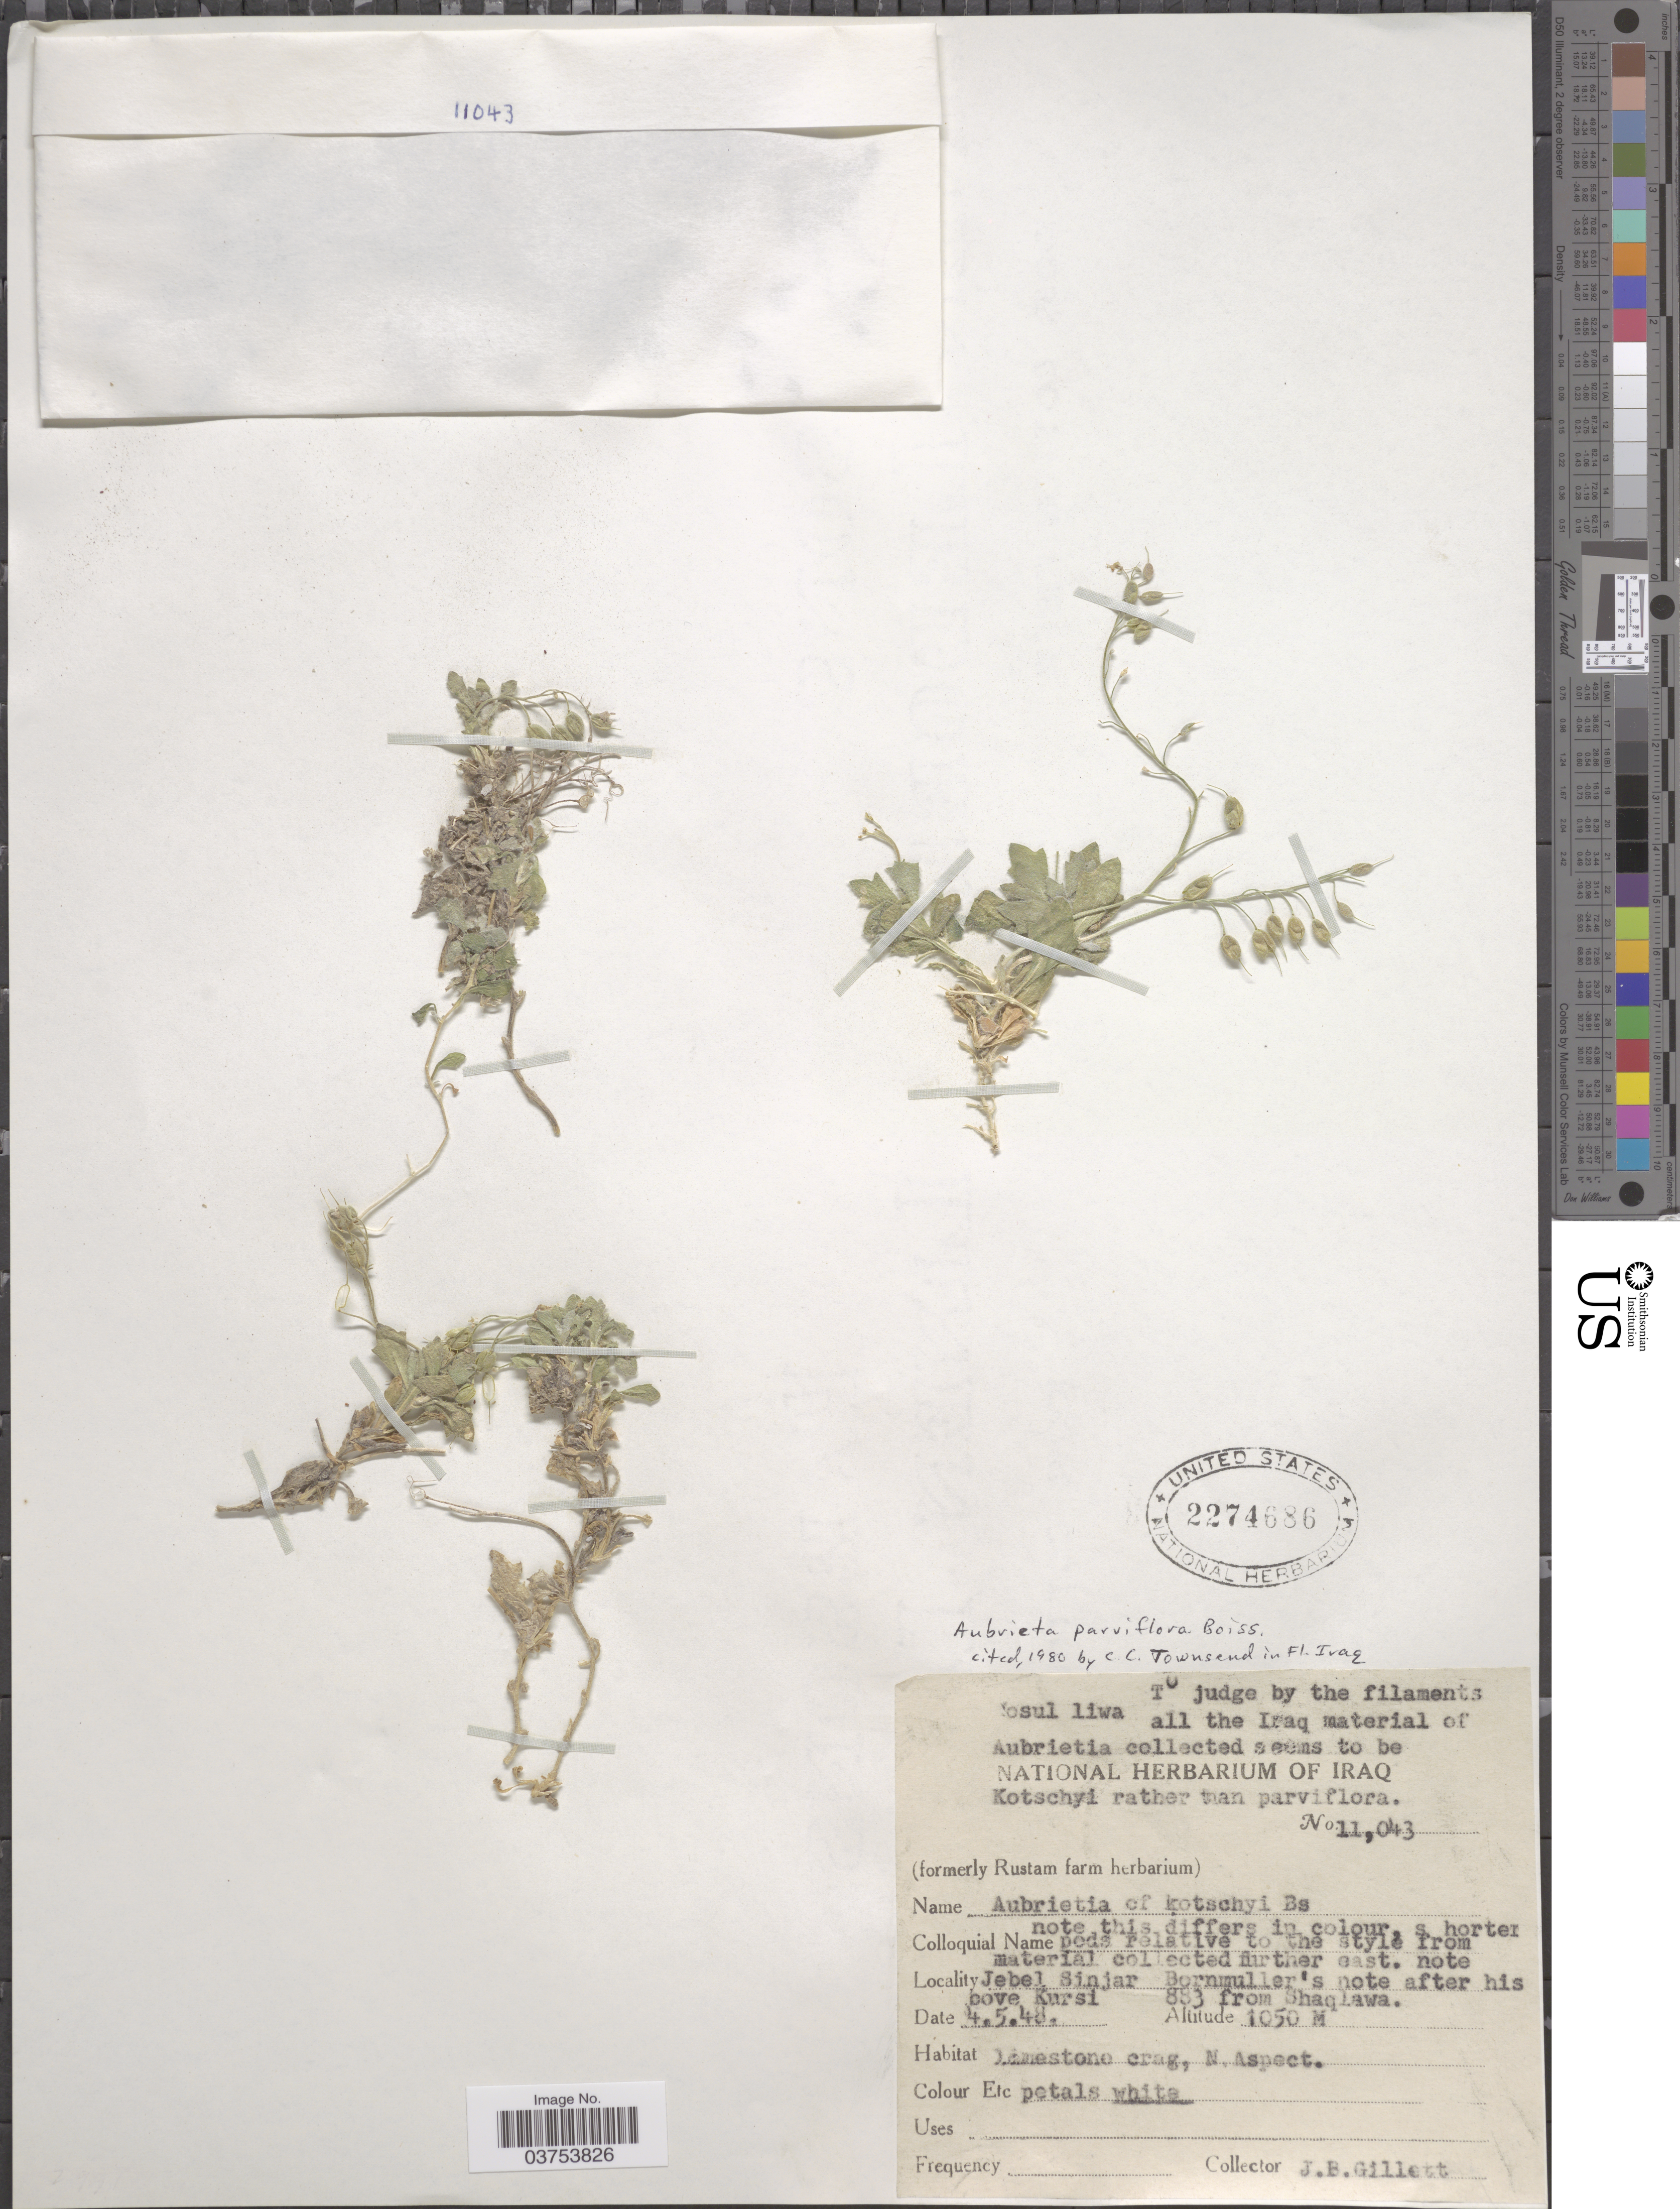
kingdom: Plantae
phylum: Tracheophyta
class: Magnoliopsida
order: Brassicales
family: Brassicaceae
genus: Aubrieta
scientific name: Aubrieta parviflora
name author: Boiss.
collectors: J. B. Gillett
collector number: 11043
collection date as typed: Transcribed d/m/y: 4/5/48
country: Iraq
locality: [illegible text]osul liwa. Jebel Sinjar [illegible text]bove Kursi.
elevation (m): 1050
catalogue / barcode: US 2274686